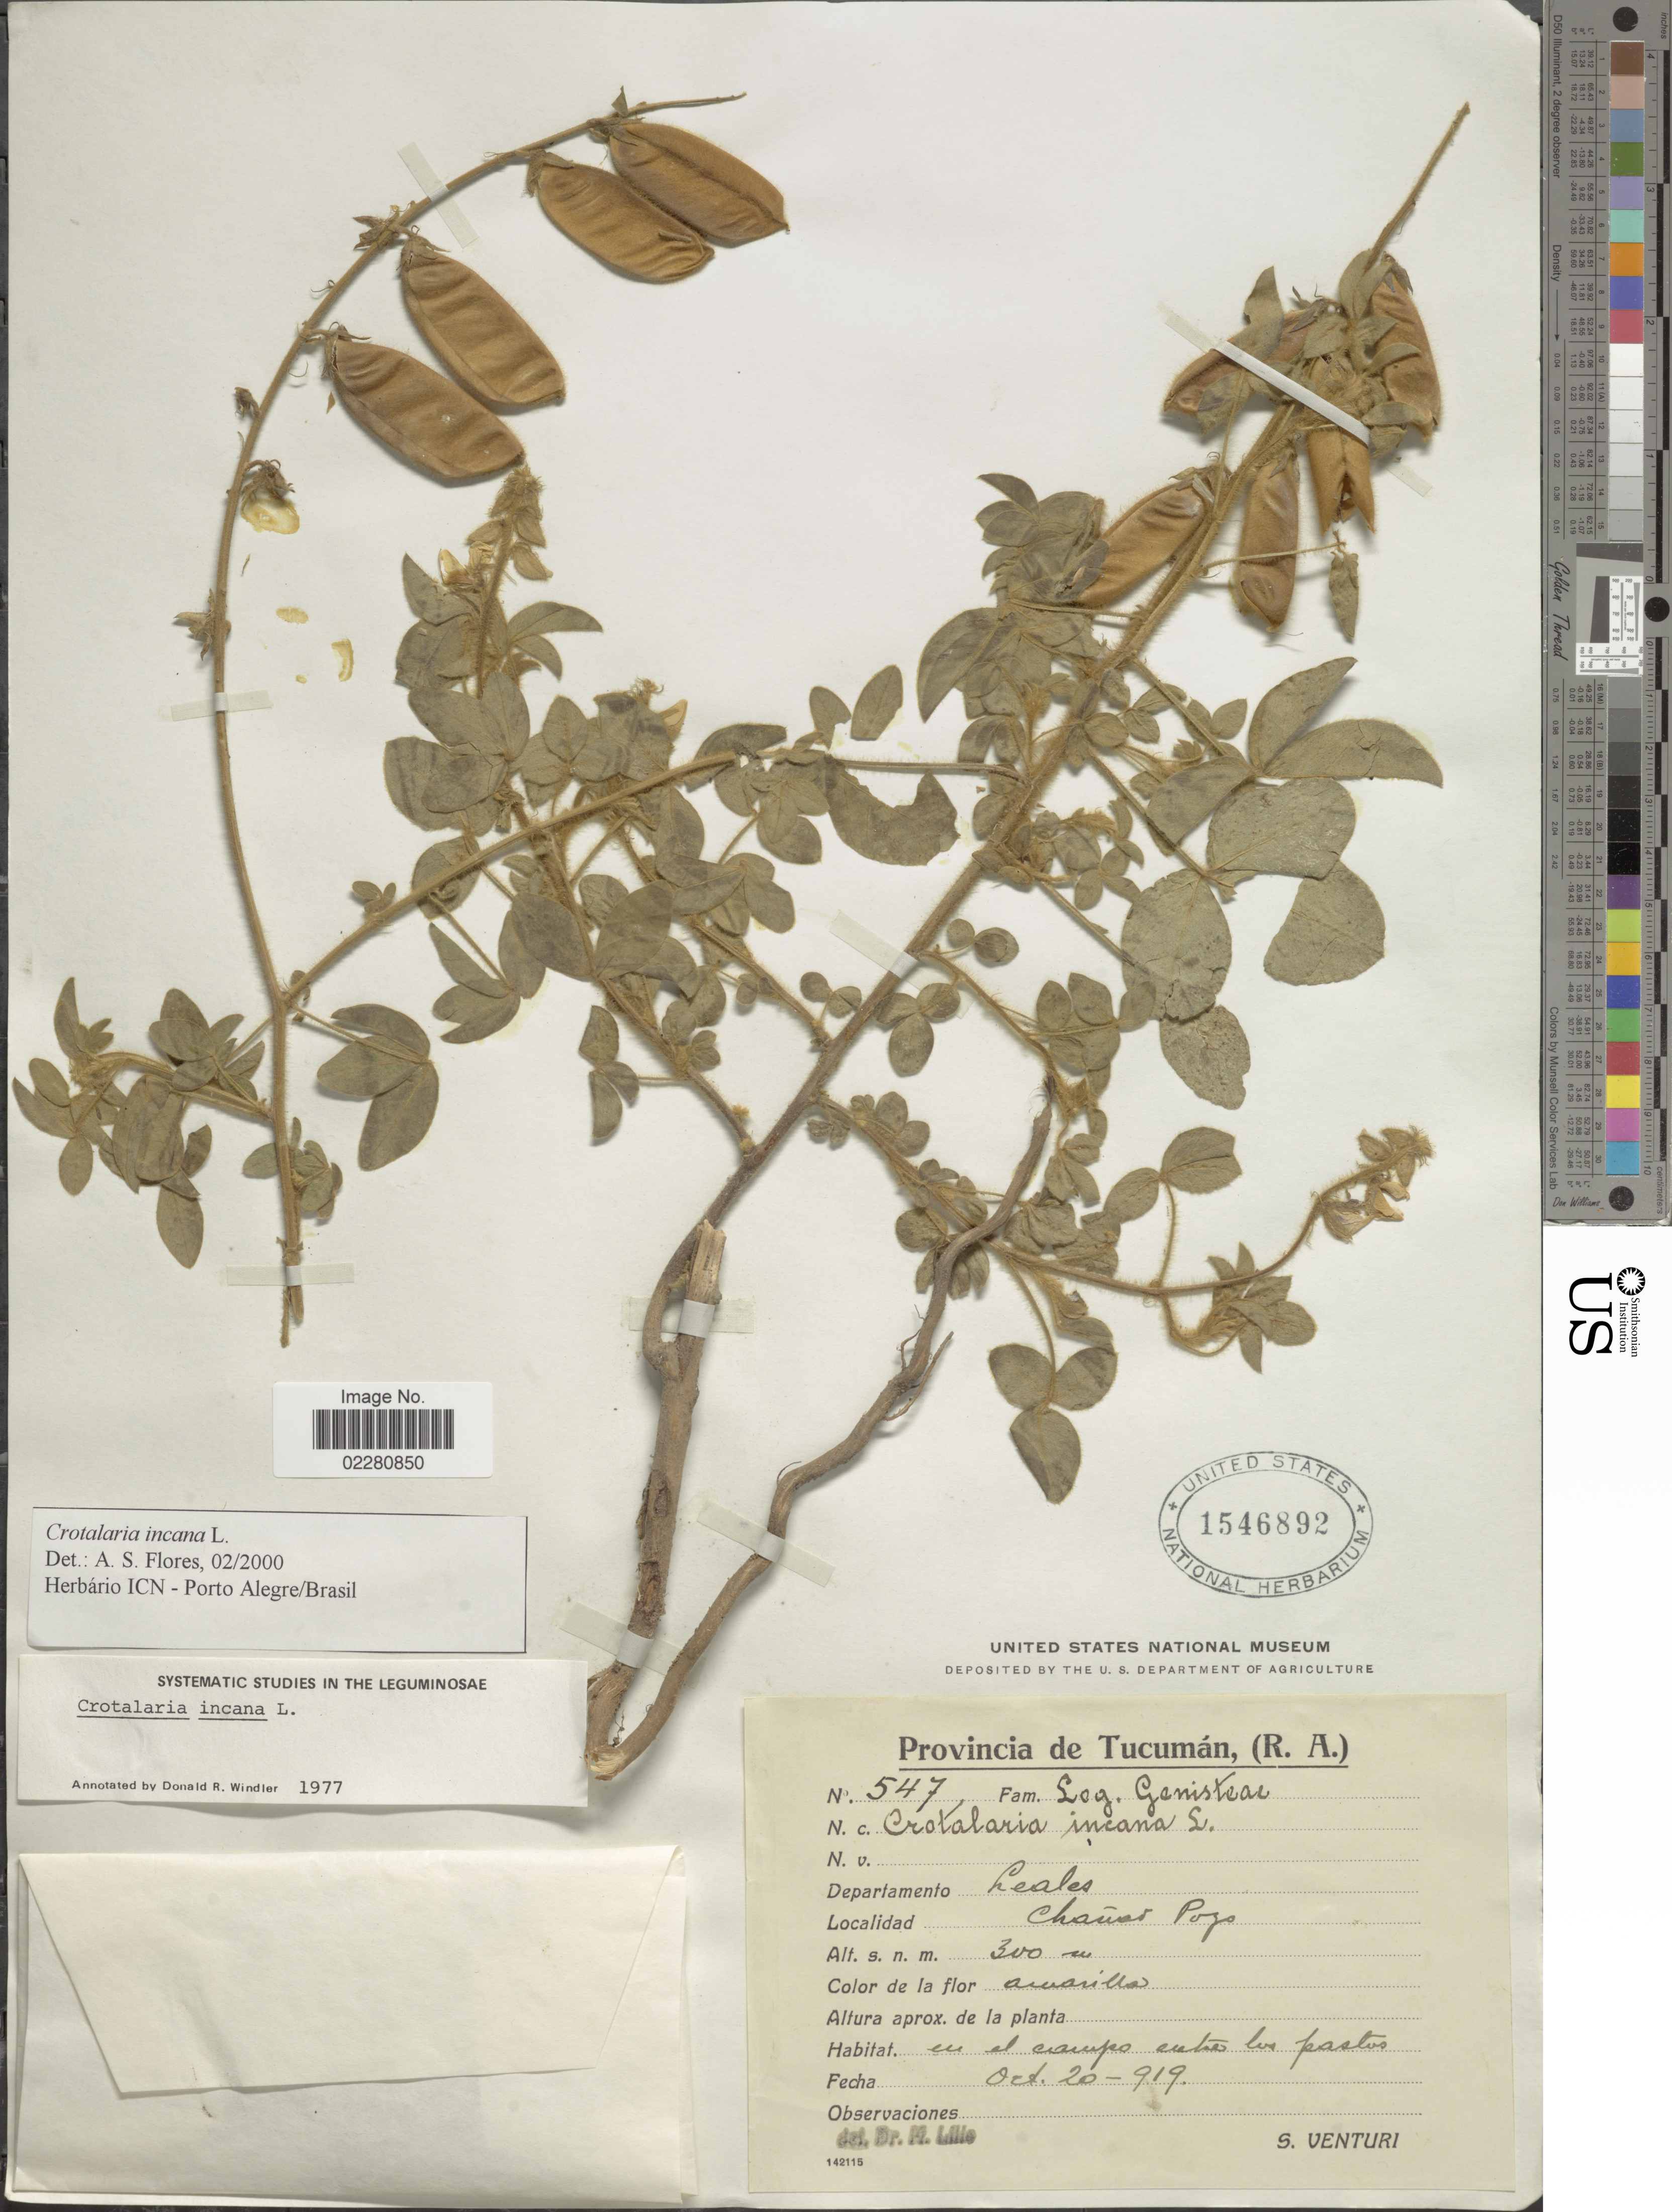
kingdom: Plantae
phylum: Tracheophyta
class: Magnoliopsida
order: Fabales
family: Fabaceae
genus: Crotalaria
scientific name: Crotalaria incana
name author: L.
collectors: S. Venturi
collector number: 547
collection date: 1919-10-20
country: Argentina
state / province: Tucuman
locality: Provincia de Tucumán, (R.A.). Departamento Leales. Chamas Pozo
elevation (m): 300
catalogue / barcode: US 1546892